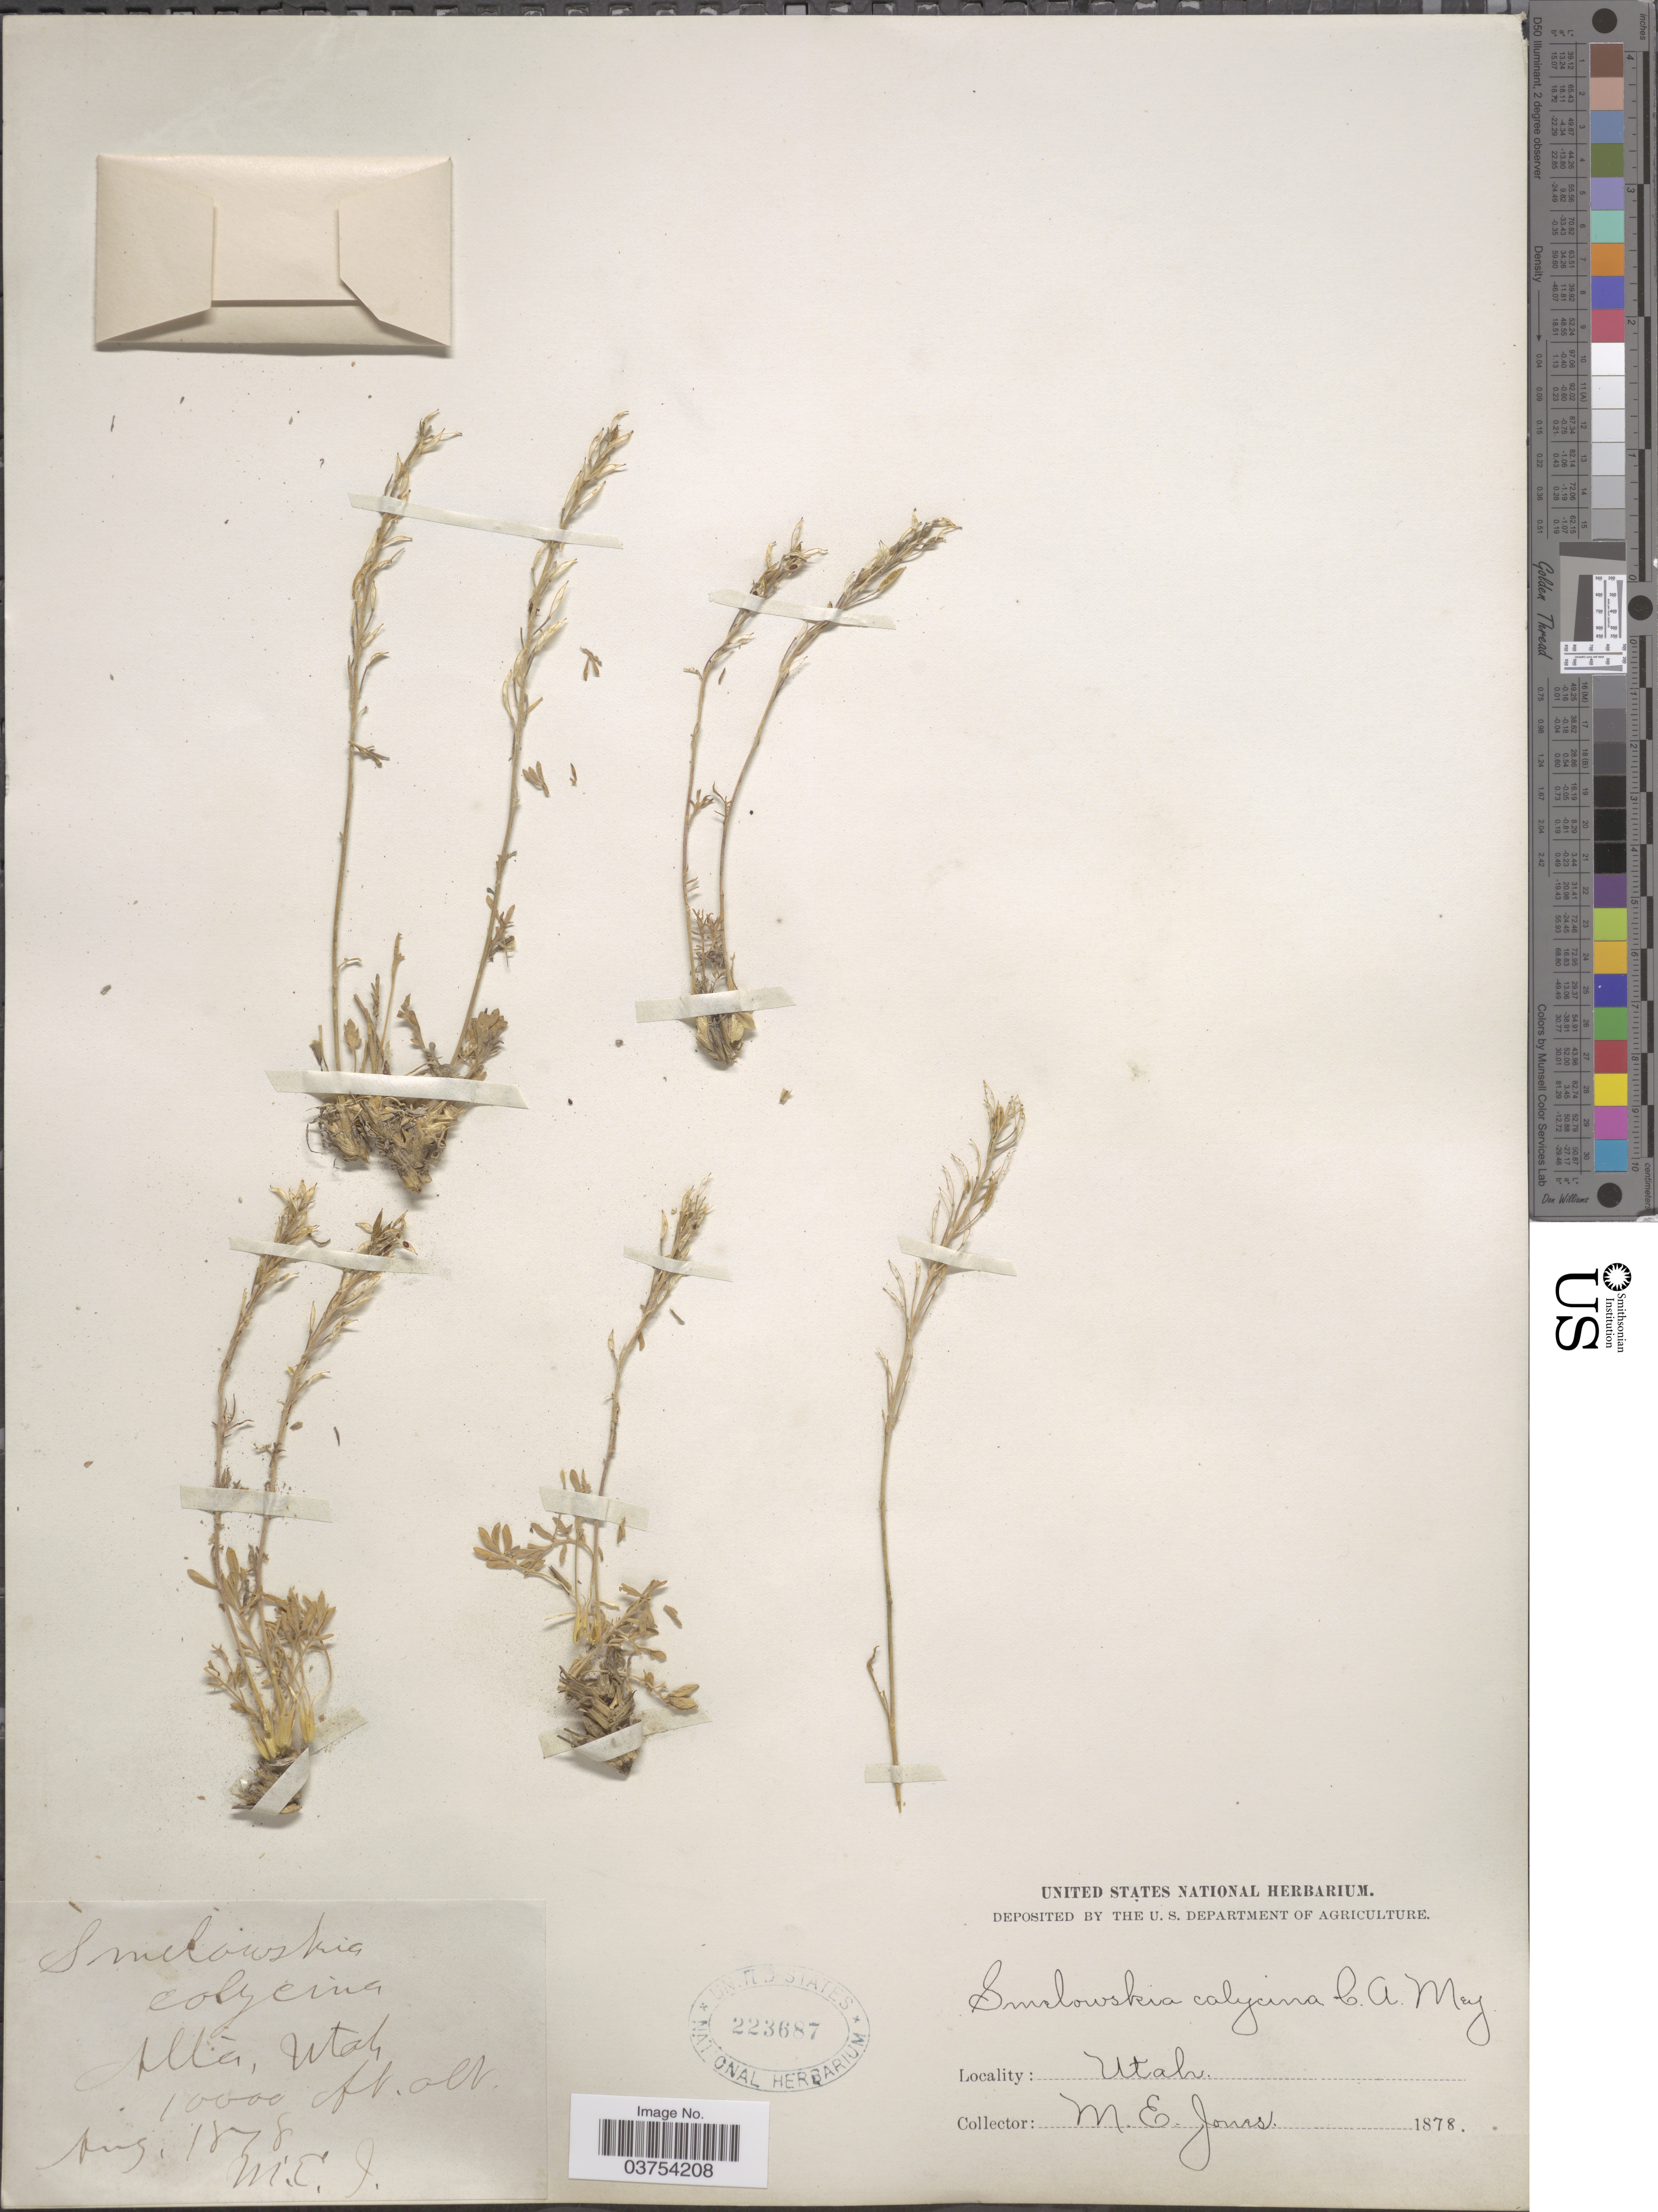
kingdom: Plantae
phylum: Tracheophyta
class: Magnoliopsida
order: Brassicales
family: Brassicaceae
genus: Smelowskia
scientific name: Smelowskia calycina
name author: (Stephan) C.A. Mey.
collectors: M. E. Jones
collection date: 1878-08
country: United States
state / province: Utah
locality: Alta.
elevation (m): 3048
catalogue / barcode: US 223687